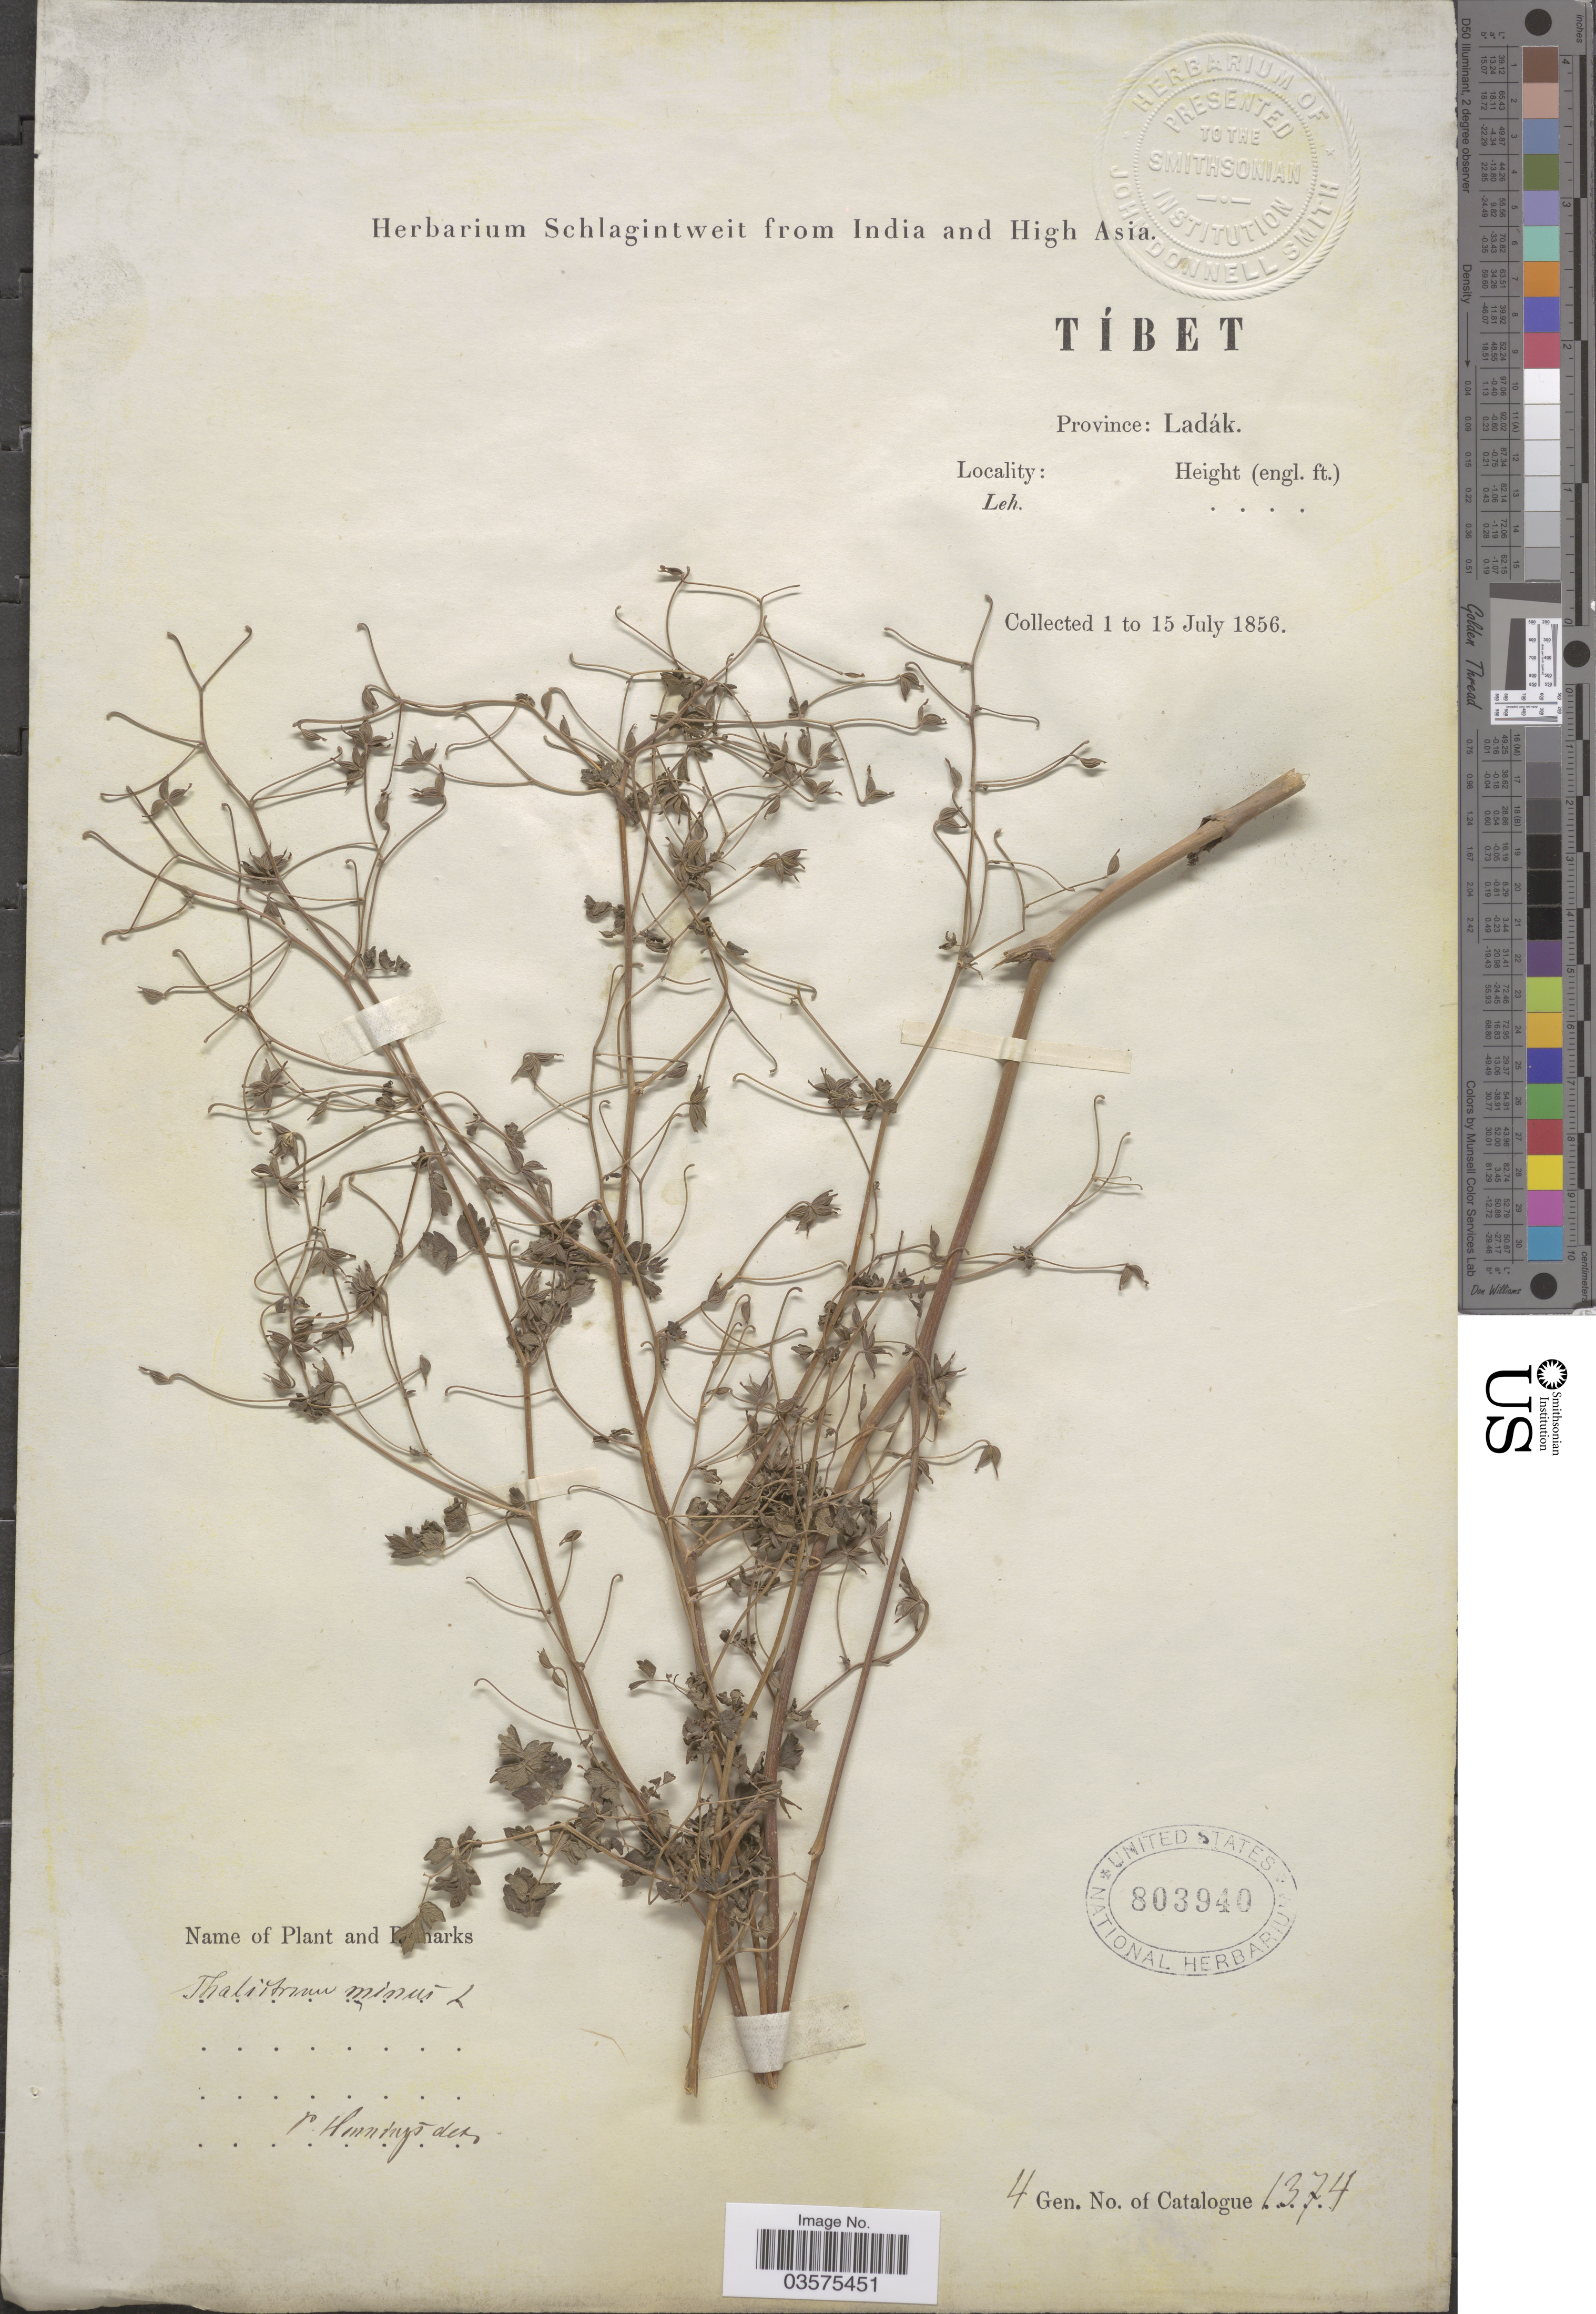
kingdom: Plantae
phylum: Tracheophyta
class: Magnoliopsida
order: Ranunculales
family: Ranunculaceae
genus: Thalictrum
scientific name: Thalictrum javanicum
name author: Blume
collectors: ex herb. Schlagintweit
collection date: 1856-07-01/1856-07-15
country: India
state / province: Ladakh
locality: Tíbet. Province: Ladák. Leh.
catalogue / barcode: US 803940